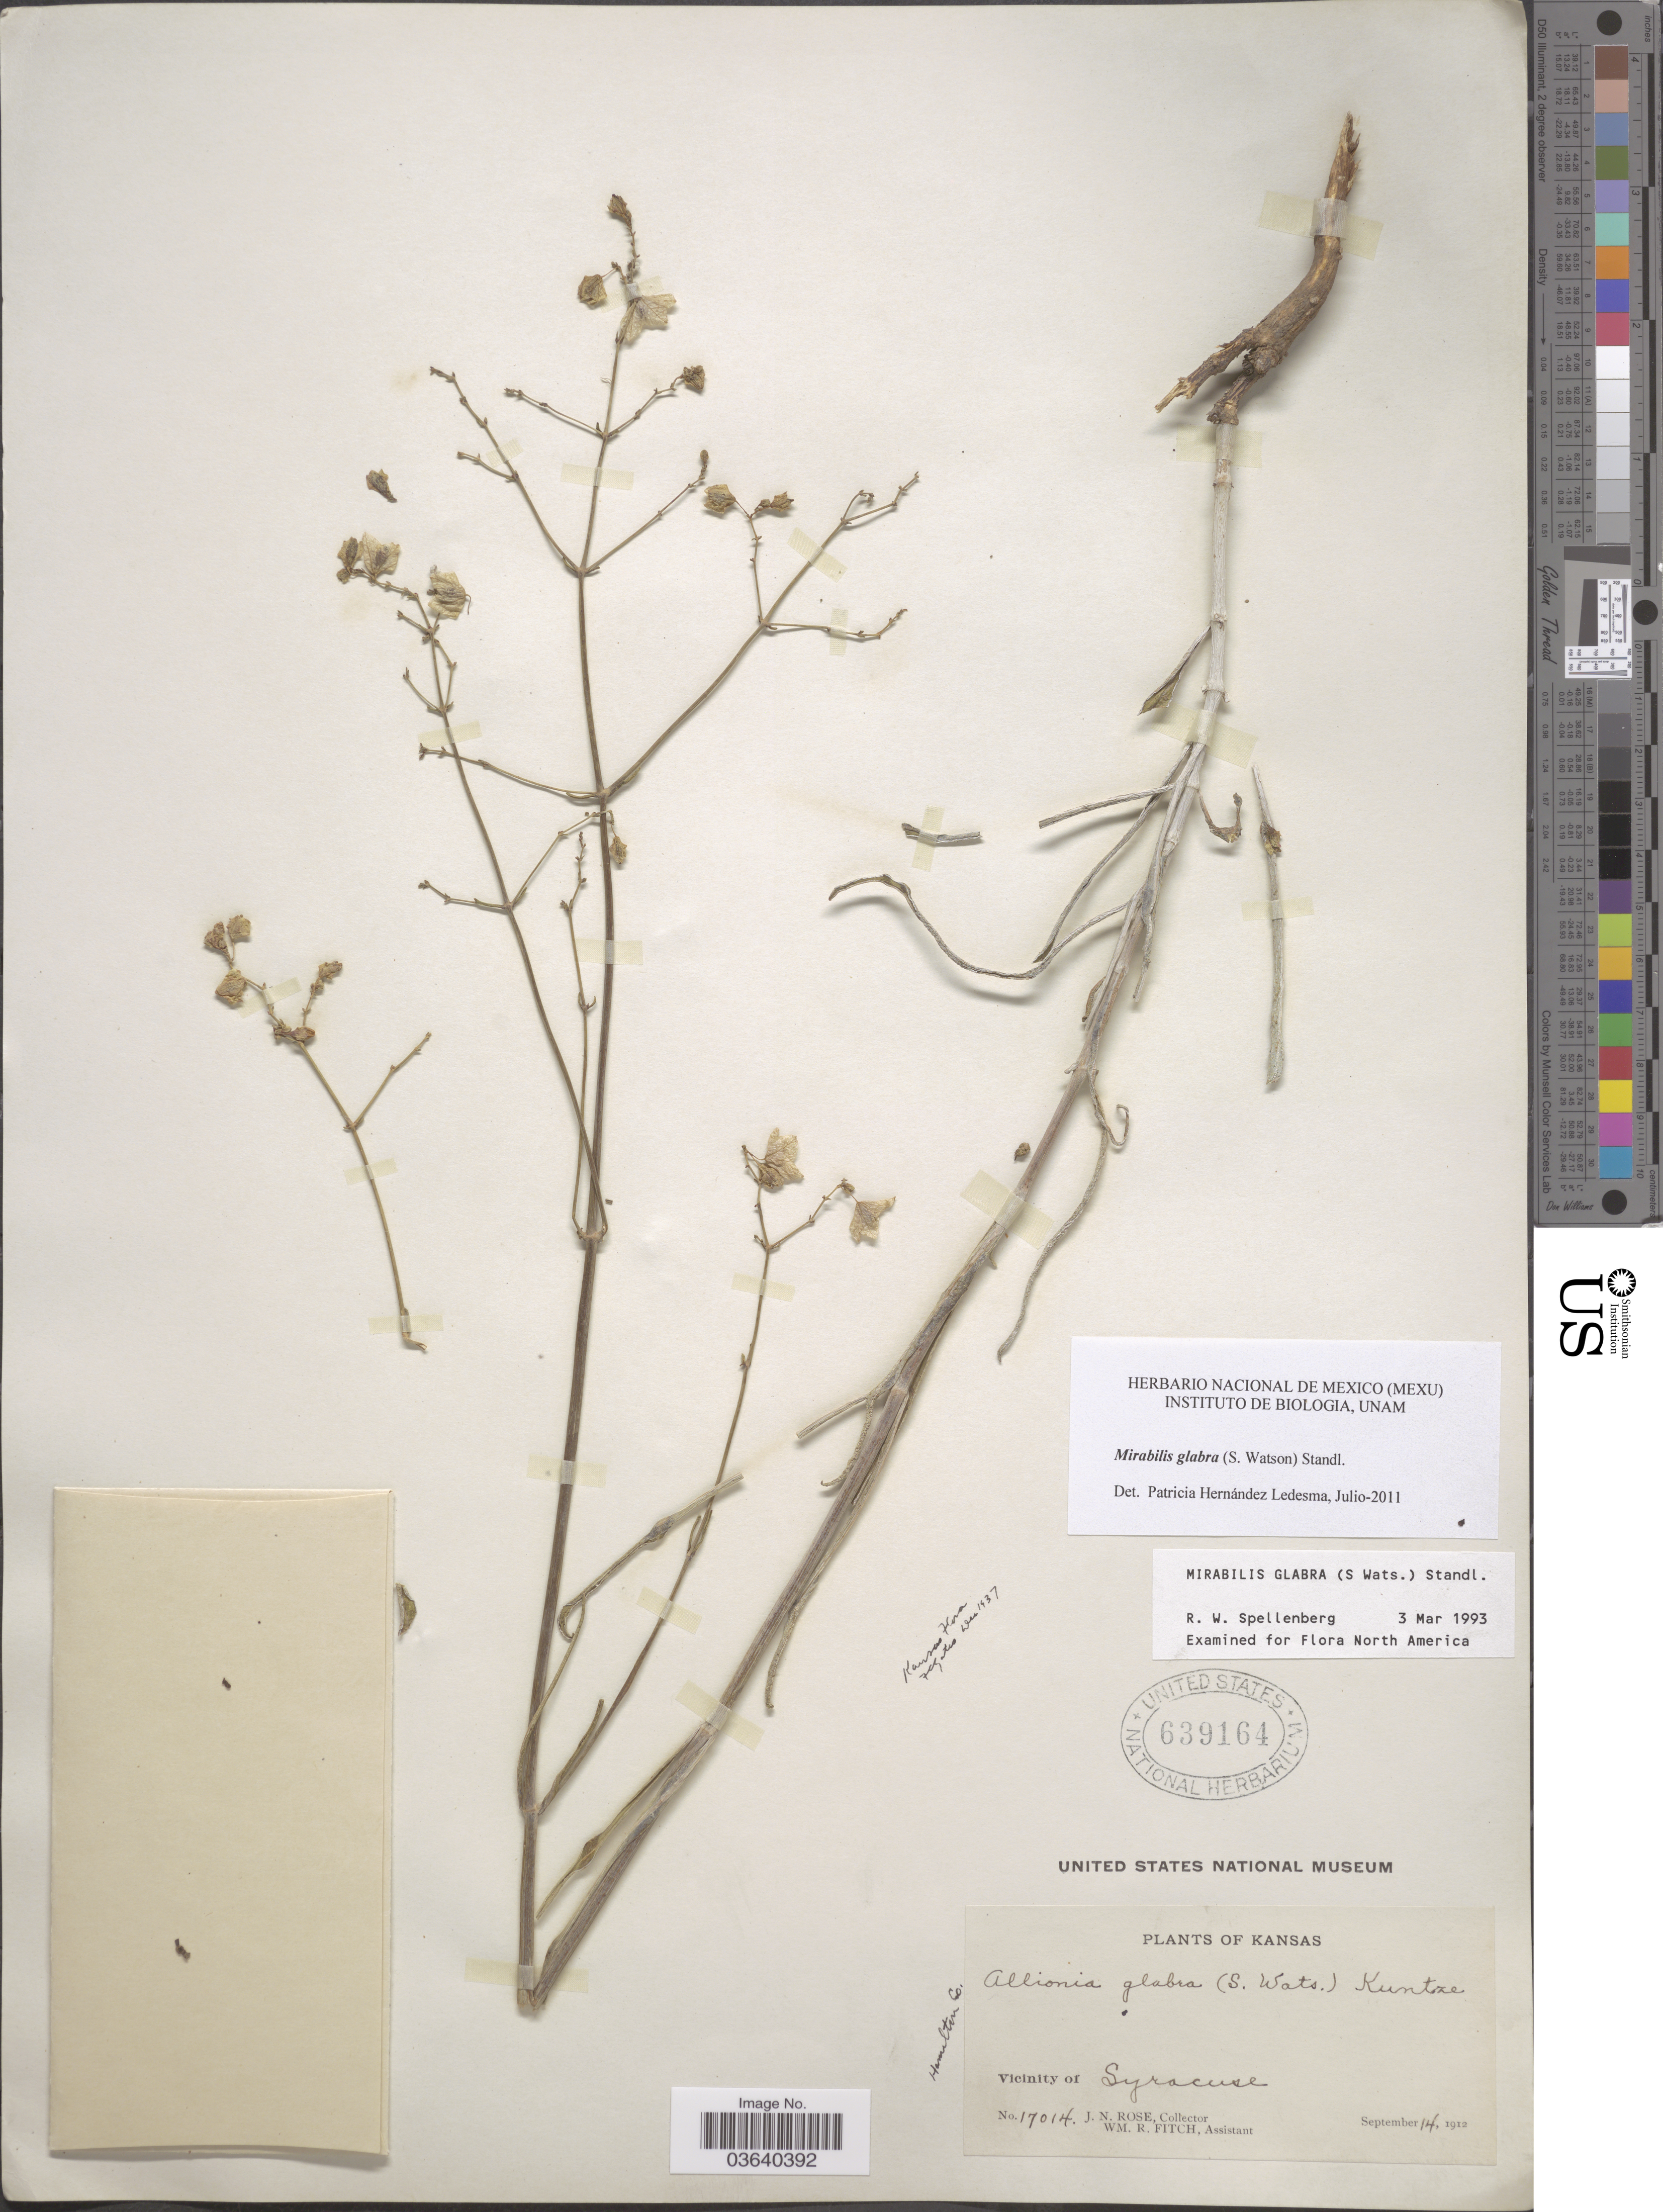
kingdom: Plantae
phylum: Tracheophyta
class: Magnoliopsida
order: Caryophyllales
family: Nyctaginaceae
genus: Mirabilis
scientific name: Mirabilis glabra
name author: (S. Watson) Standl.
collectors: J. N. Rose & W. R. Fitch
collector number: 17014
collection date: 1912-09-14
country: United States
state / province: Kansas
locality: Hamilton Co. Vicinity of Syracuse.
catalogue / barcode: US 639164